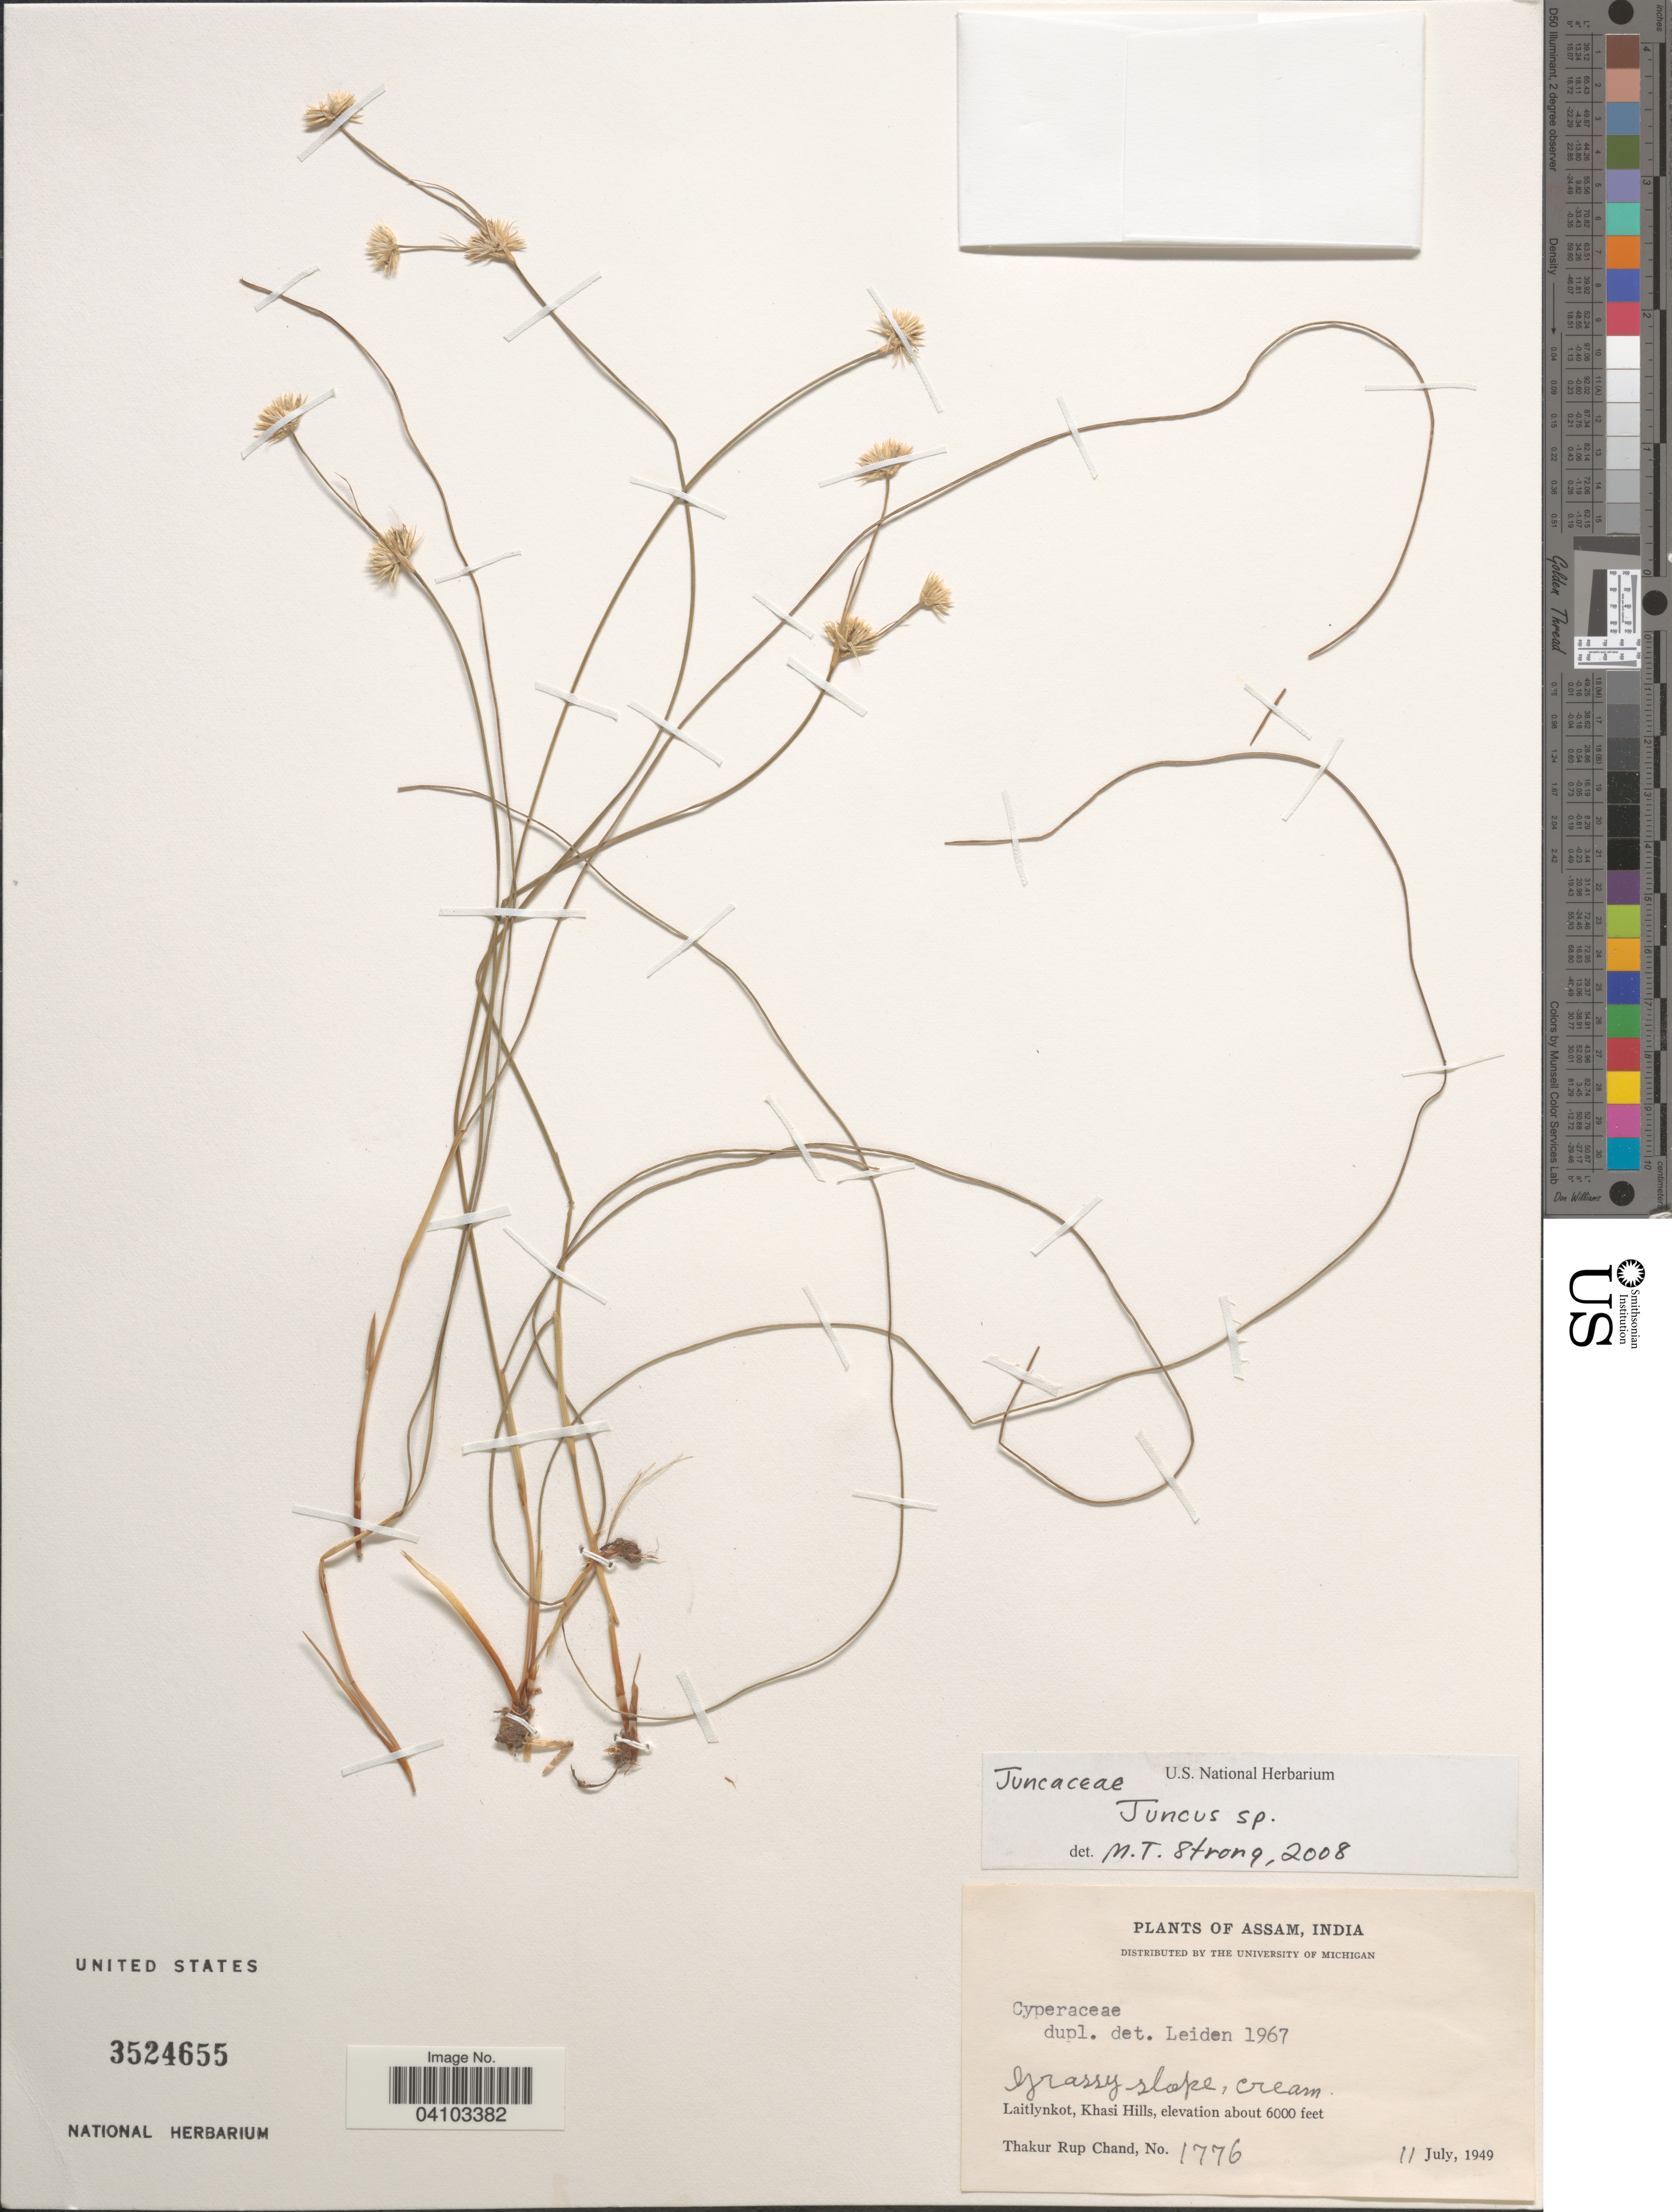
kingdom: Plantae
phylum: Tracheophyta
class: Liliopsida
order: Poales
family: Juncaceae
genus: Juncus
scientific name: Juncus sp.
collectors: T. R. Chand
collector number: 1776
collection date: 1949-07-11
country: India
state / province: Assam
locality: Laitlynkot, Khasi Hills.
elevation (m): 1829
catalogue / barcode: US 3524655